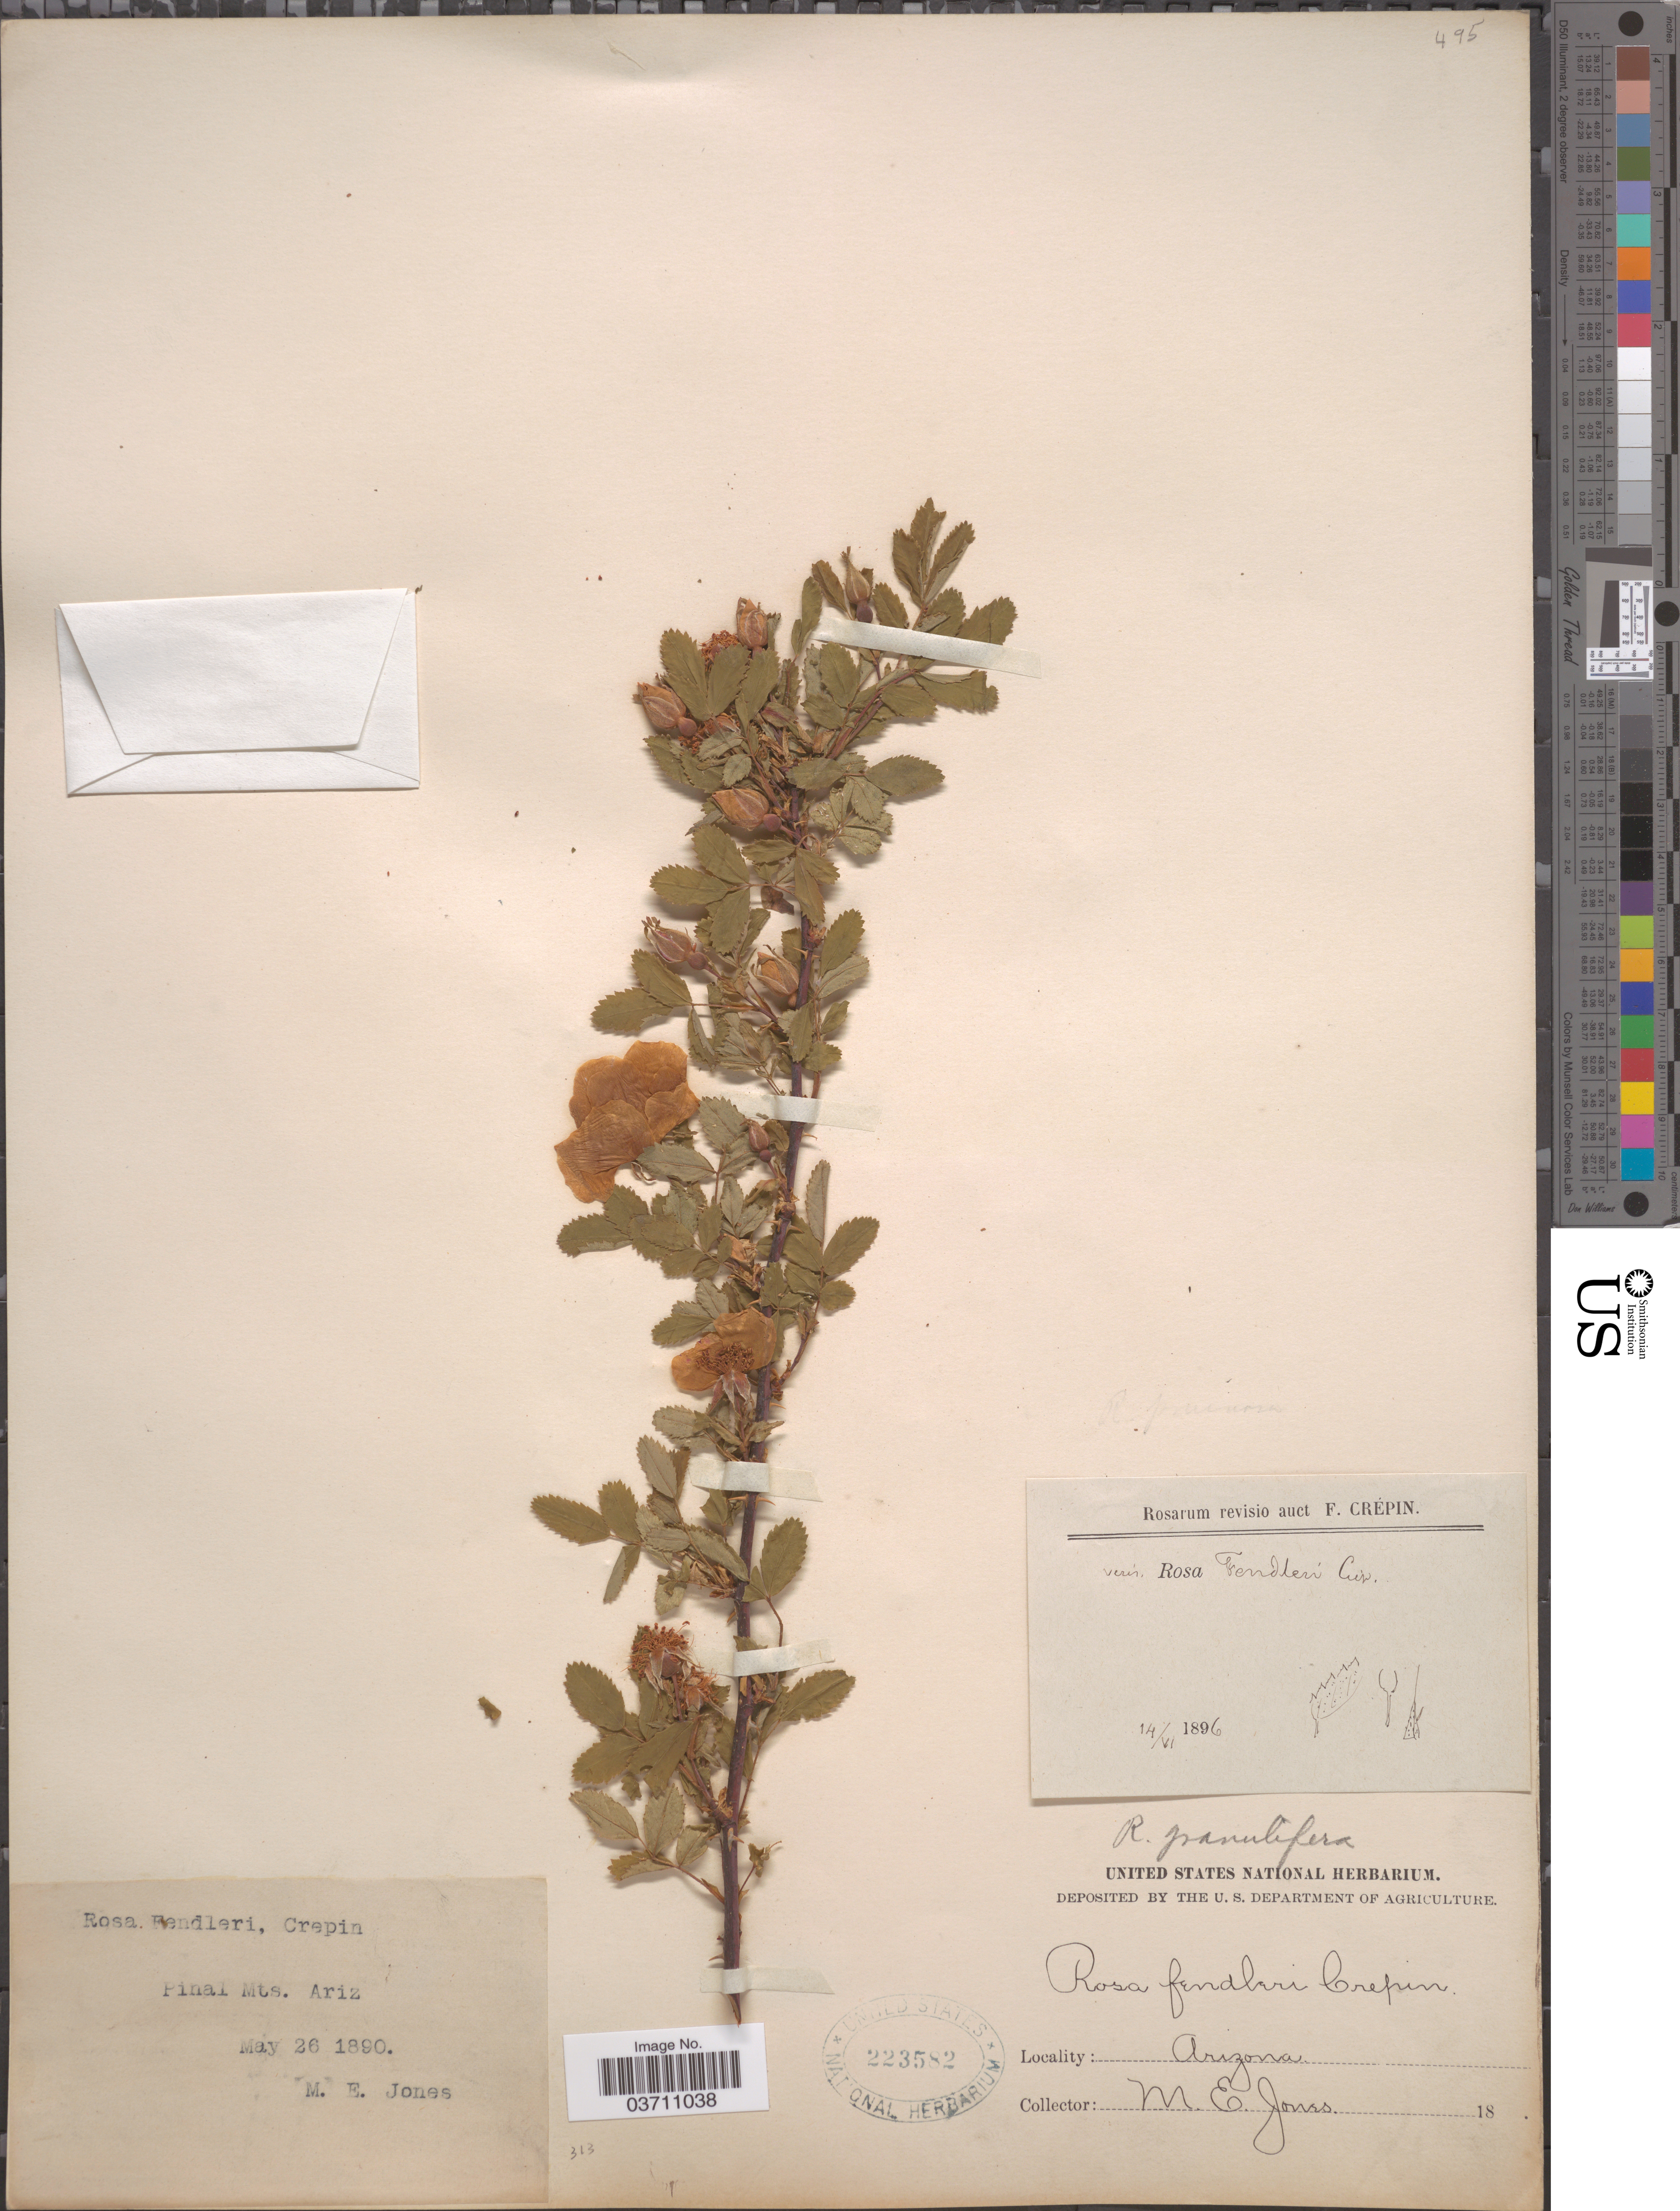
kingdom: Plantae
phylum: Tracheophyta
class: Magnoliopsida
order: Rosales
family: Rosaceae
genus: Rosa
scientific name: Rosa fendleri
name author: Crép.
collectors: M. E. Jones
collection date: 1890-05-26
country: United States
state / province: Arizona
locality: Pinal Mts.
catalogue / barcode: US 223582